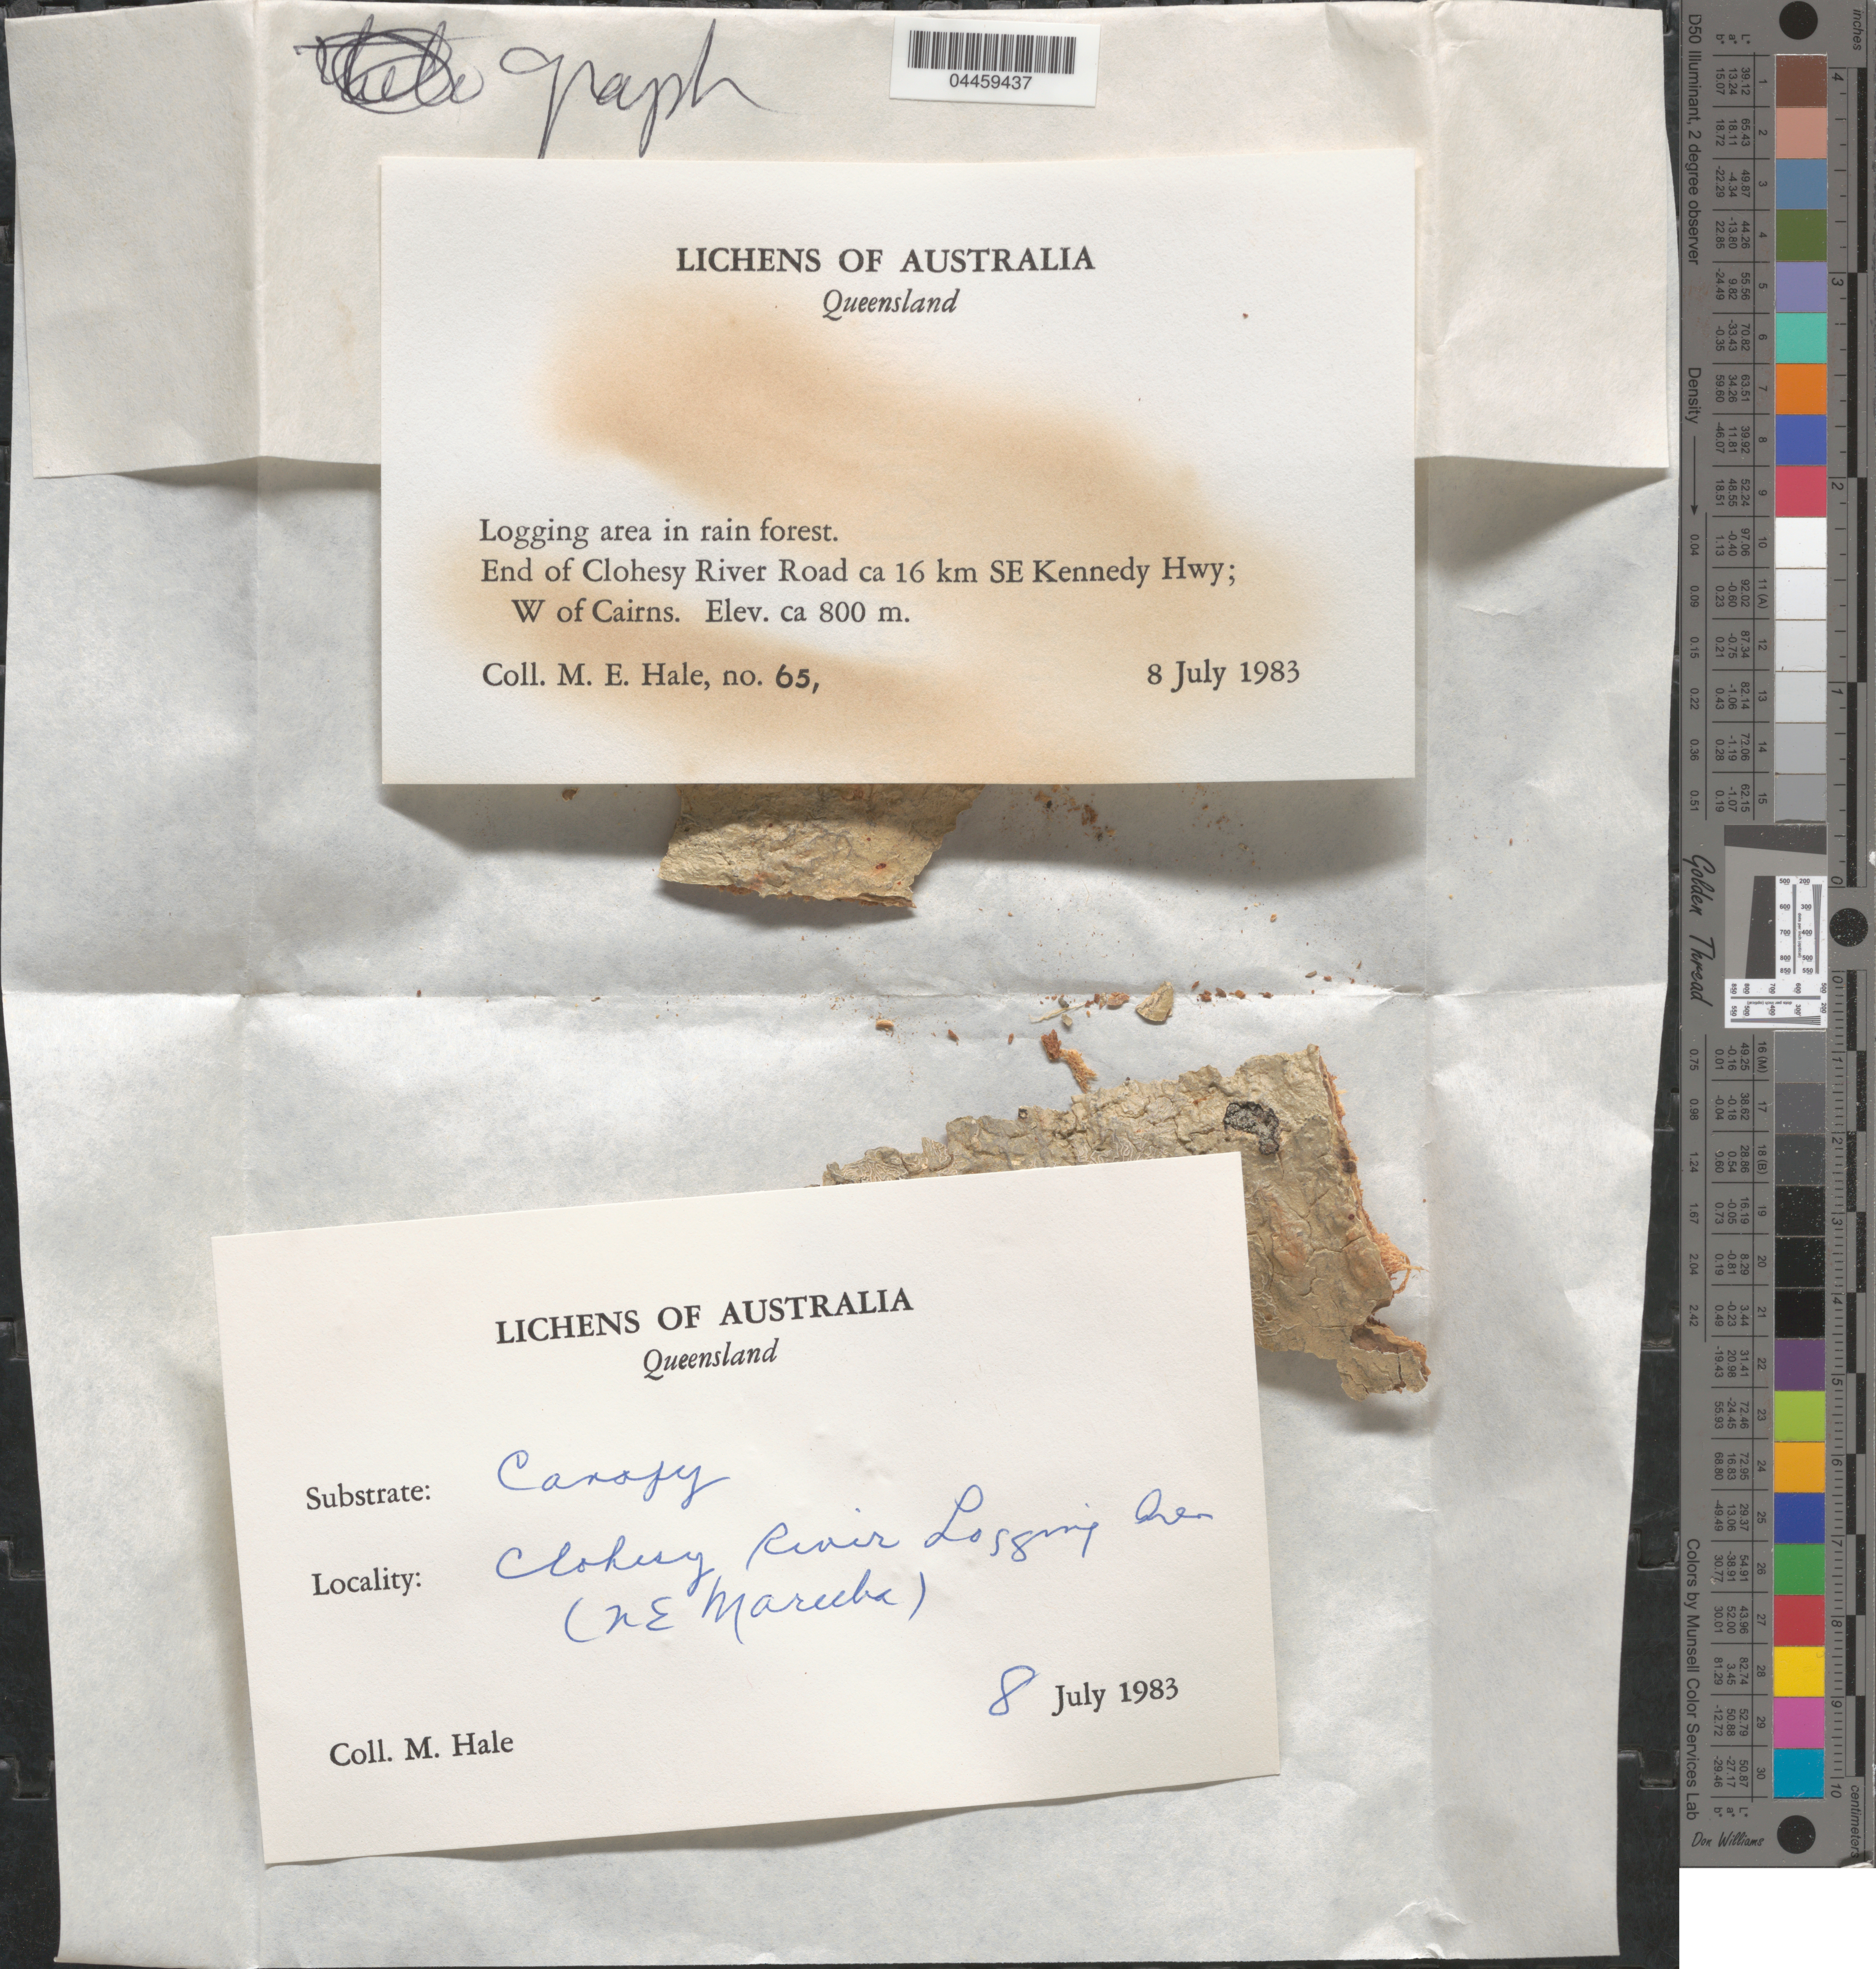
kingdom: Fungi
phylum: Ascomycota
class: Lecanoromycetes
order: Ostropales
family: Graphidaceae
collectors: M. Hale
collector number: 65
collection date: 1983-07-08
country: Australia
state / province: Queensland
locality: Logging area in rain forest. End of Clohesy River Road ca 16 km SE Kennedy Hwy; W of Cairns. (N E Mareeba).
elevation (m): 800